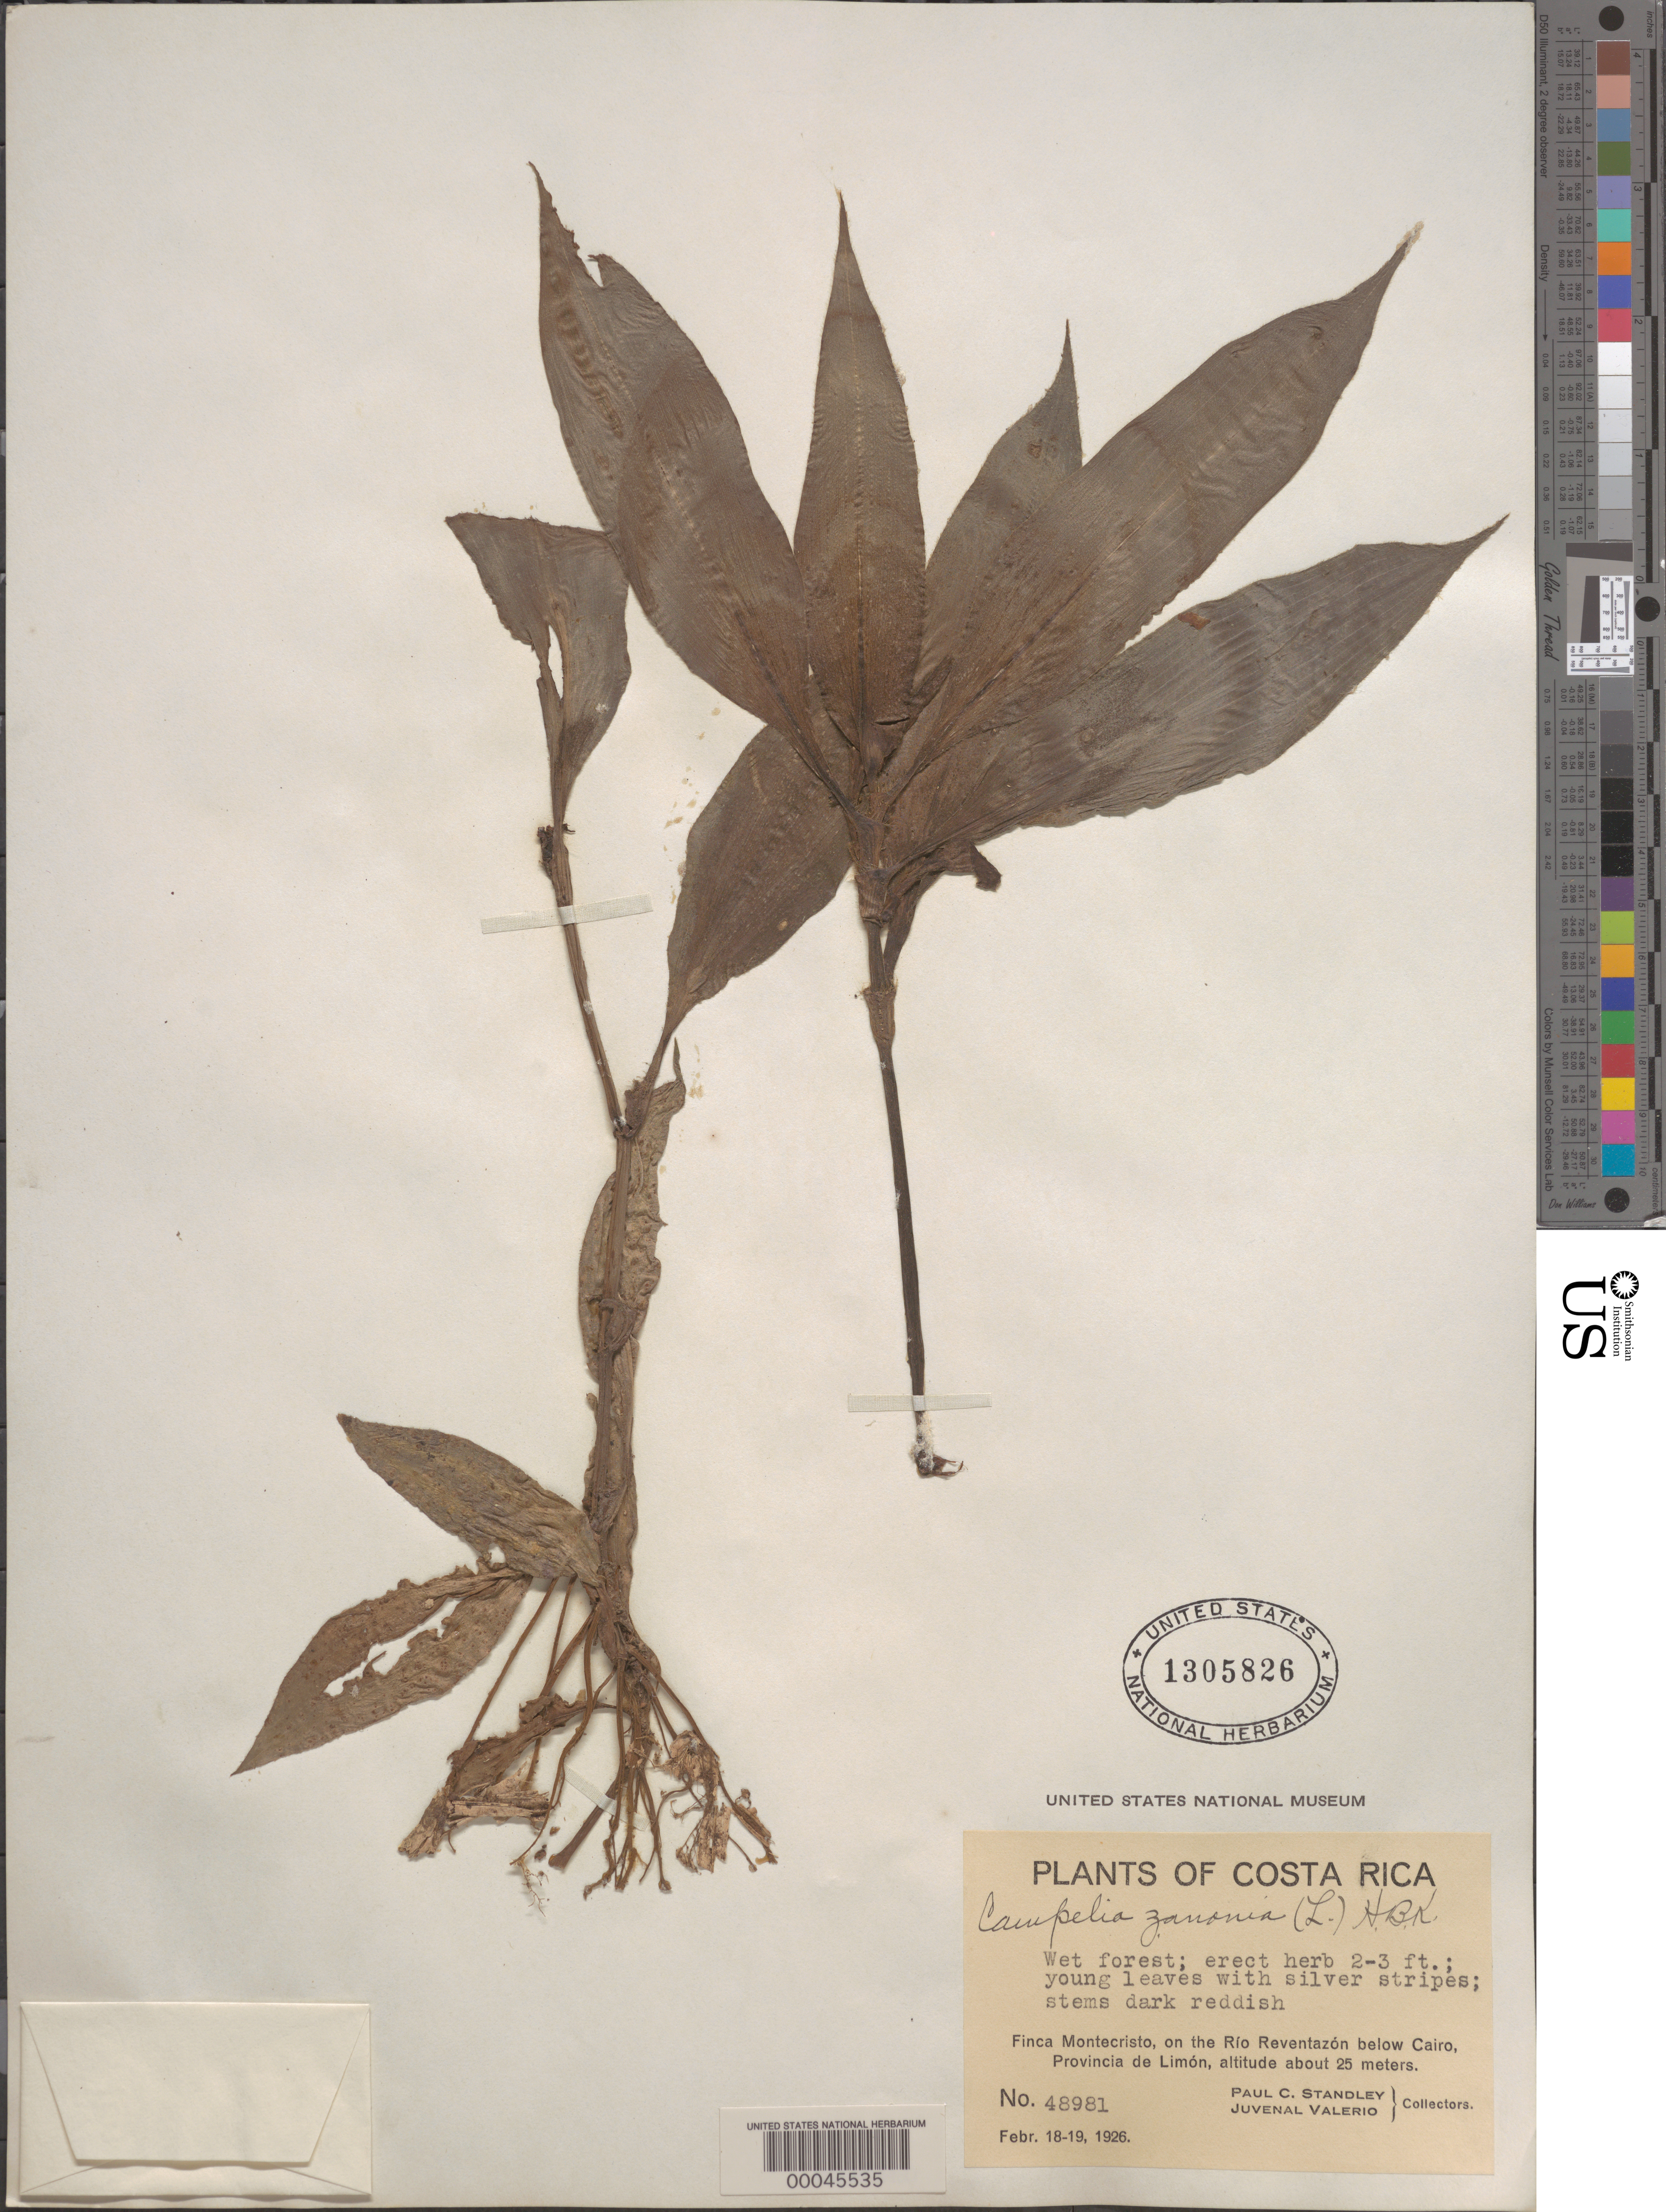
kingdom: Plantae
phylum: Tracheophyta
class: Liliopsida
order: Commelinales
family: Commelinaceae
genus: Tradescantia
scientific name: Tradescantia zanonia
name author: (L.) Sw.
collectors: P. C. Standley & J. Valerio R.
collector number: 48981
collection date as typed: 18 Feb 1926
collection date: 1926-02-18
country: Costa Rica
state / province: Limón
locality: Finca montecristo, rio reventazo below cairo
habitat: Wet forest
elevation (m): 25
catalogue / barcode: US 1305826